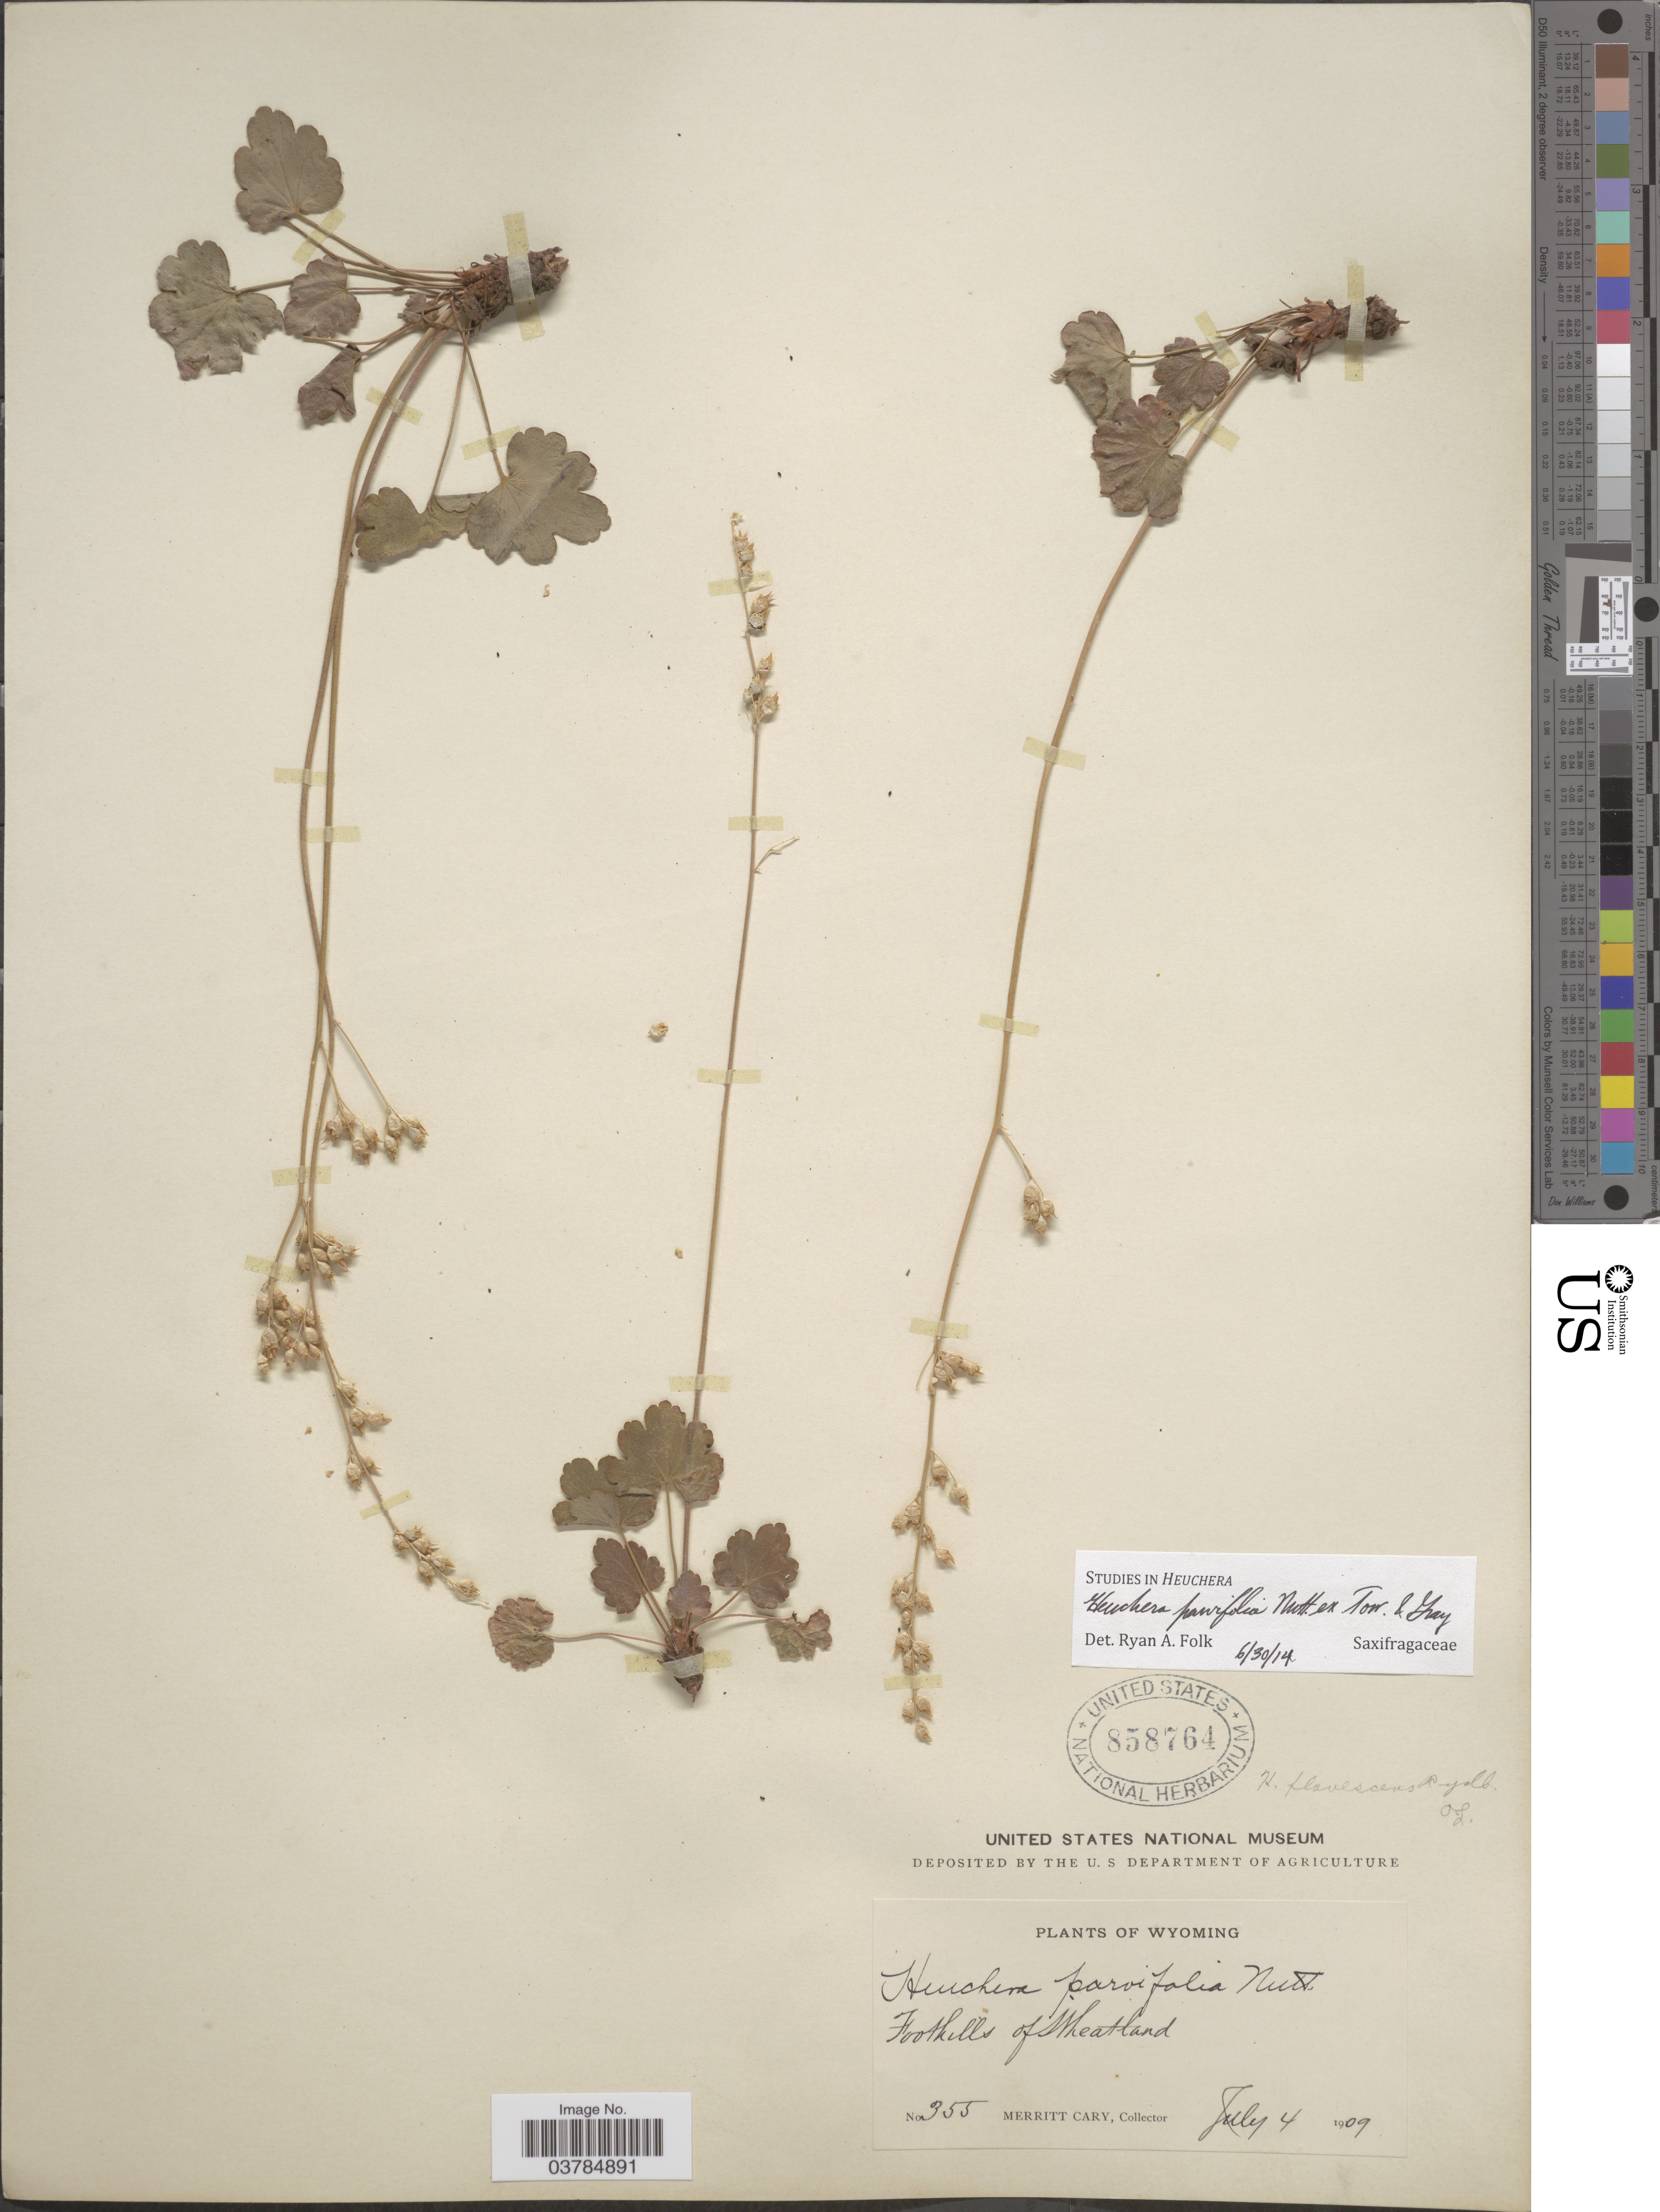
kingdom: Plantae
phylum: Tracheophyta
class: Magnoliopsida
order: Saxifragales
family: Saxifragaceae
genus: Heuchera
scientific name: Heuchera parvifolia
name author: Nutt.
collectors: M. Cary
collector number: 355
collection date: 1909-07-04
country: United States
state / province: Wyoming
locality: Foothills of Wheatland.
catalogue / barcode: US 858764